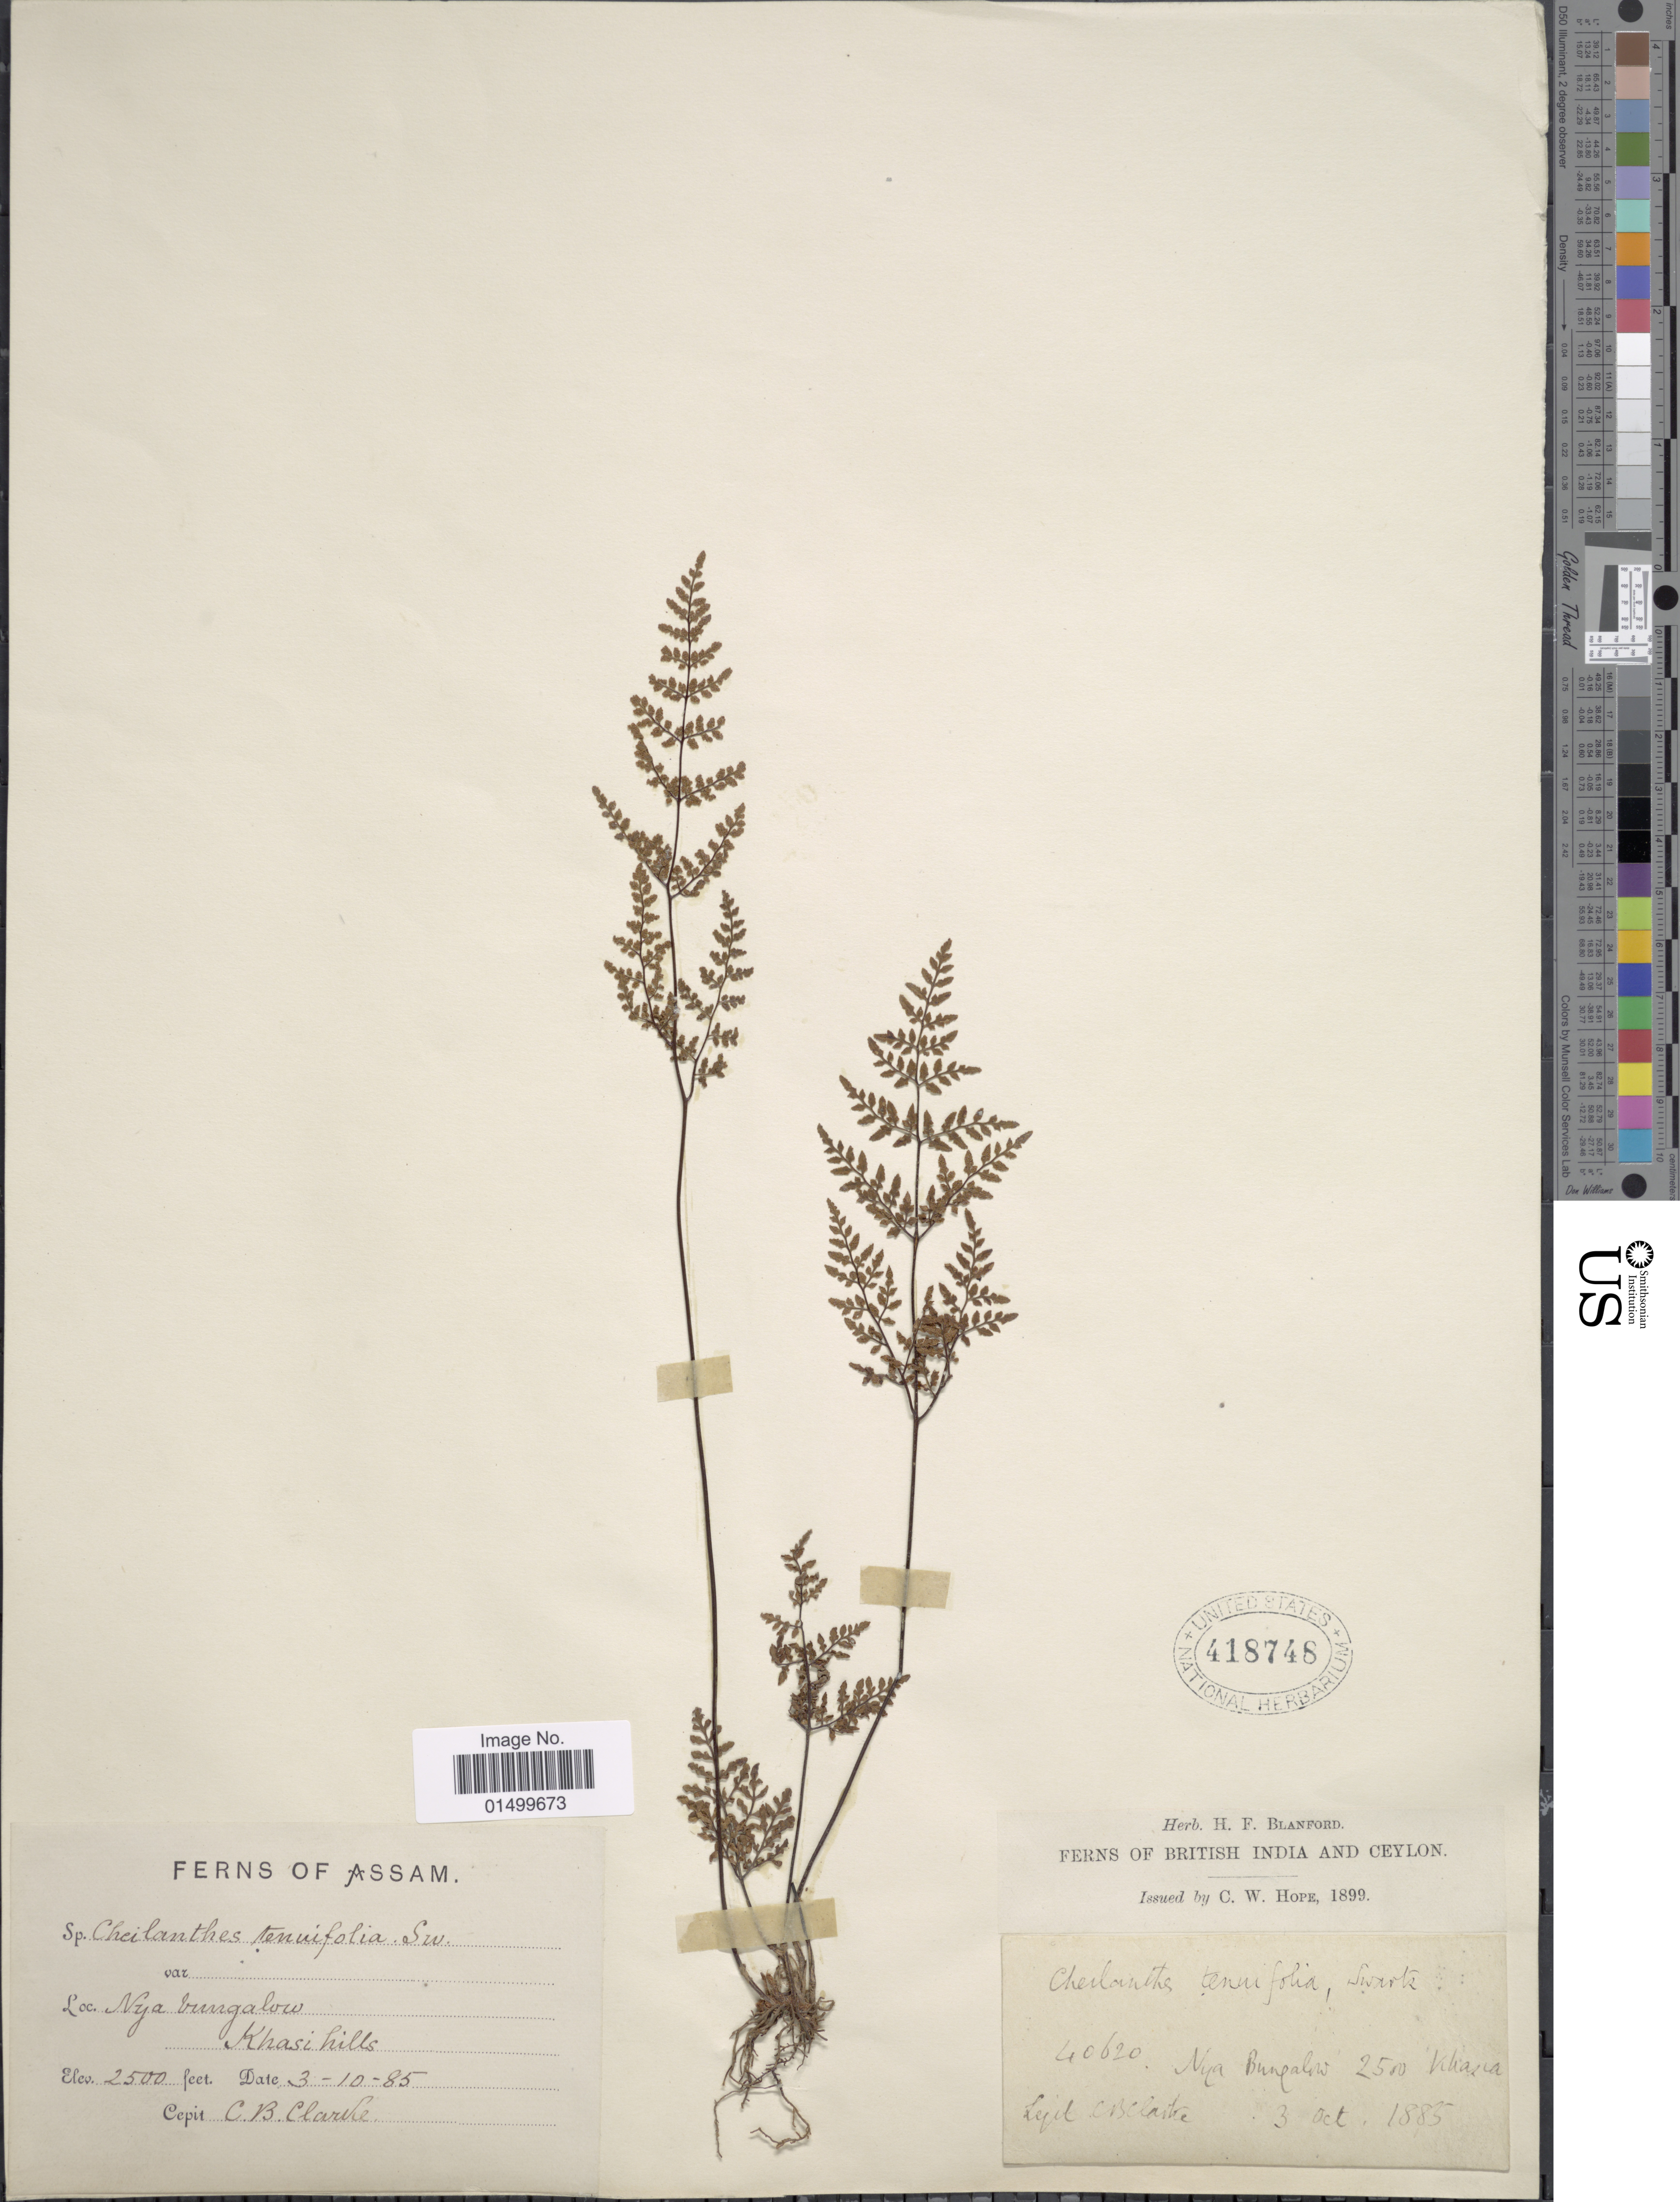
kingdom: Plantae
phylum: Tracheophyta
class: Polypodiopsida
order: Polypodiales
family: Pteridaceae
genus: Cheilanthes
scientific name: Cheilanthes tenuifolia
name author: (Burm. f.) Sw.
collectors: C. B. Clarke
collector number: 40620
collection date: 1885-10-03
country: India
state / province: Meghalaya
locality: Nya bungalow. Khasi Hills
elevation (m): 762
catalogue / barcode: US 418748